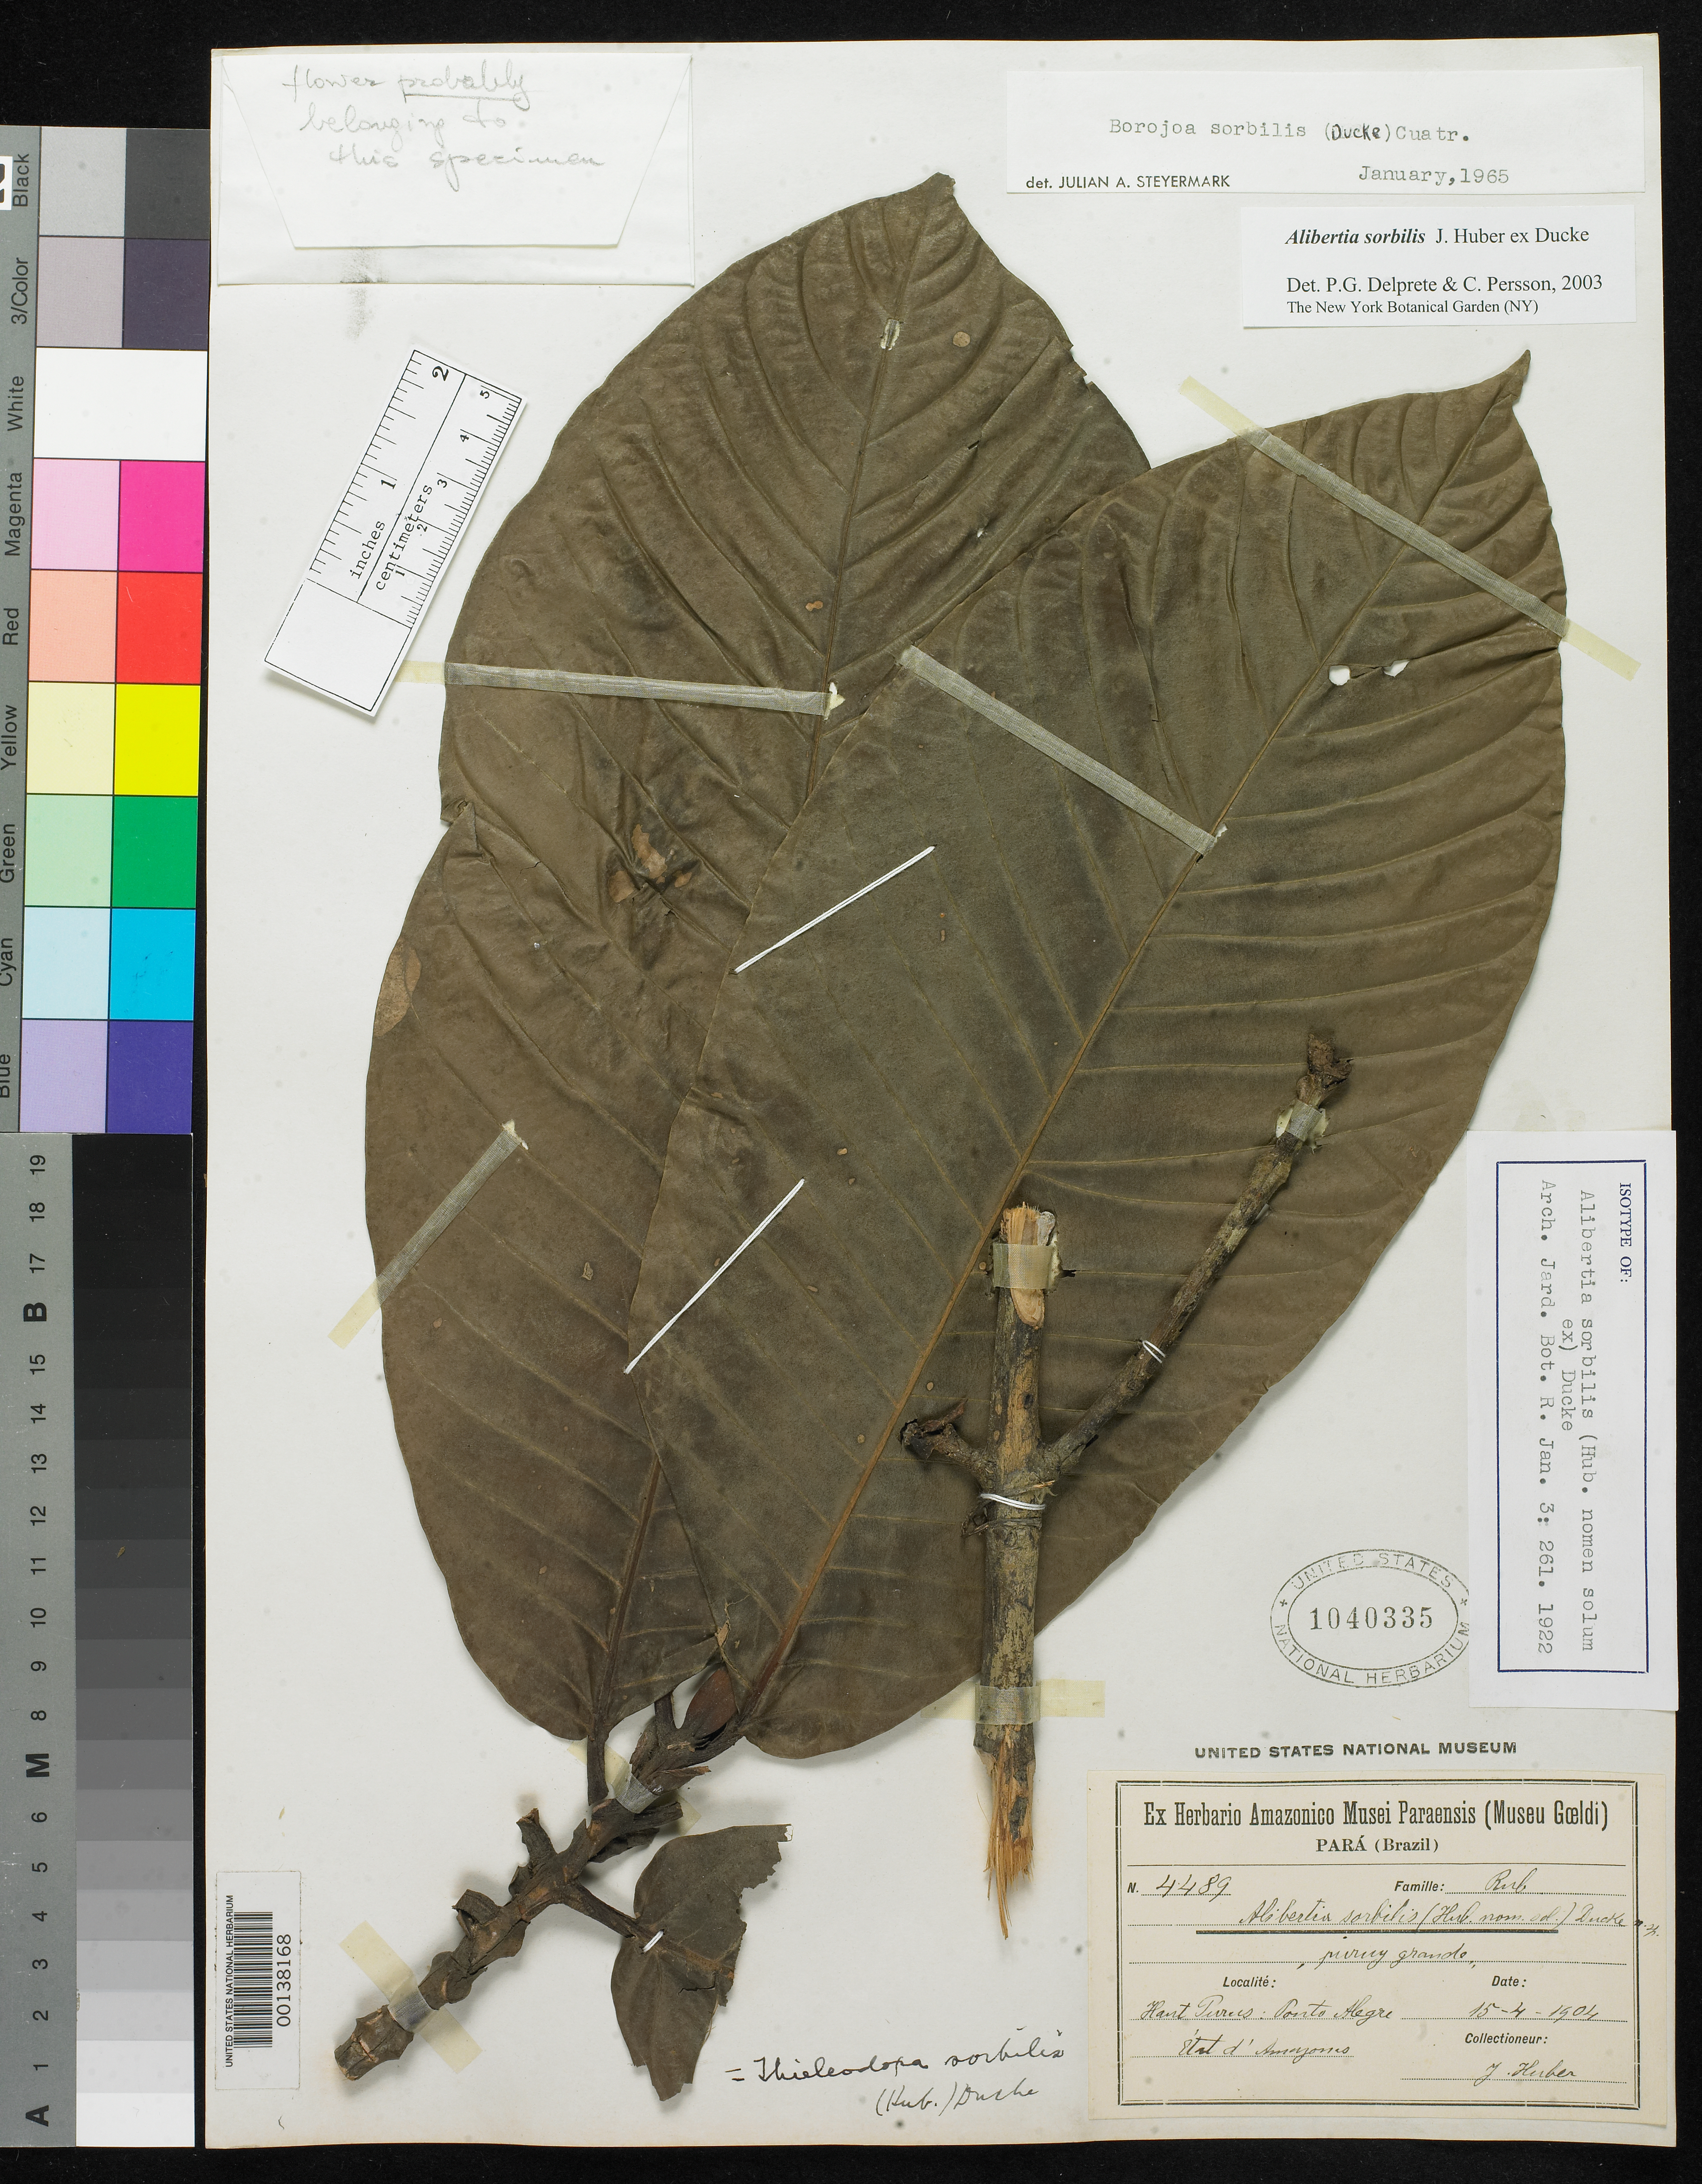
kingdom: Plantae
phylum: Tracheophyta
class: Magnoliopsida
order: Gentianales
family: Rubiaceae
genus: Alibertia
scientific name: Alibertia sorbilis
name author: Huber ex Ducke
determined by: Delprete, P. G.; Persson, C. H.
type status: Isosyntype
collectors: J. Huber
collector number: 4489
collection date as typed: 15 Apr 1904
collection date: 1904-04-15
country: Brazil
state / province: Amazonas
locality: Purus River, Ponto Alegre.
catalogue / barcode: US 1040335